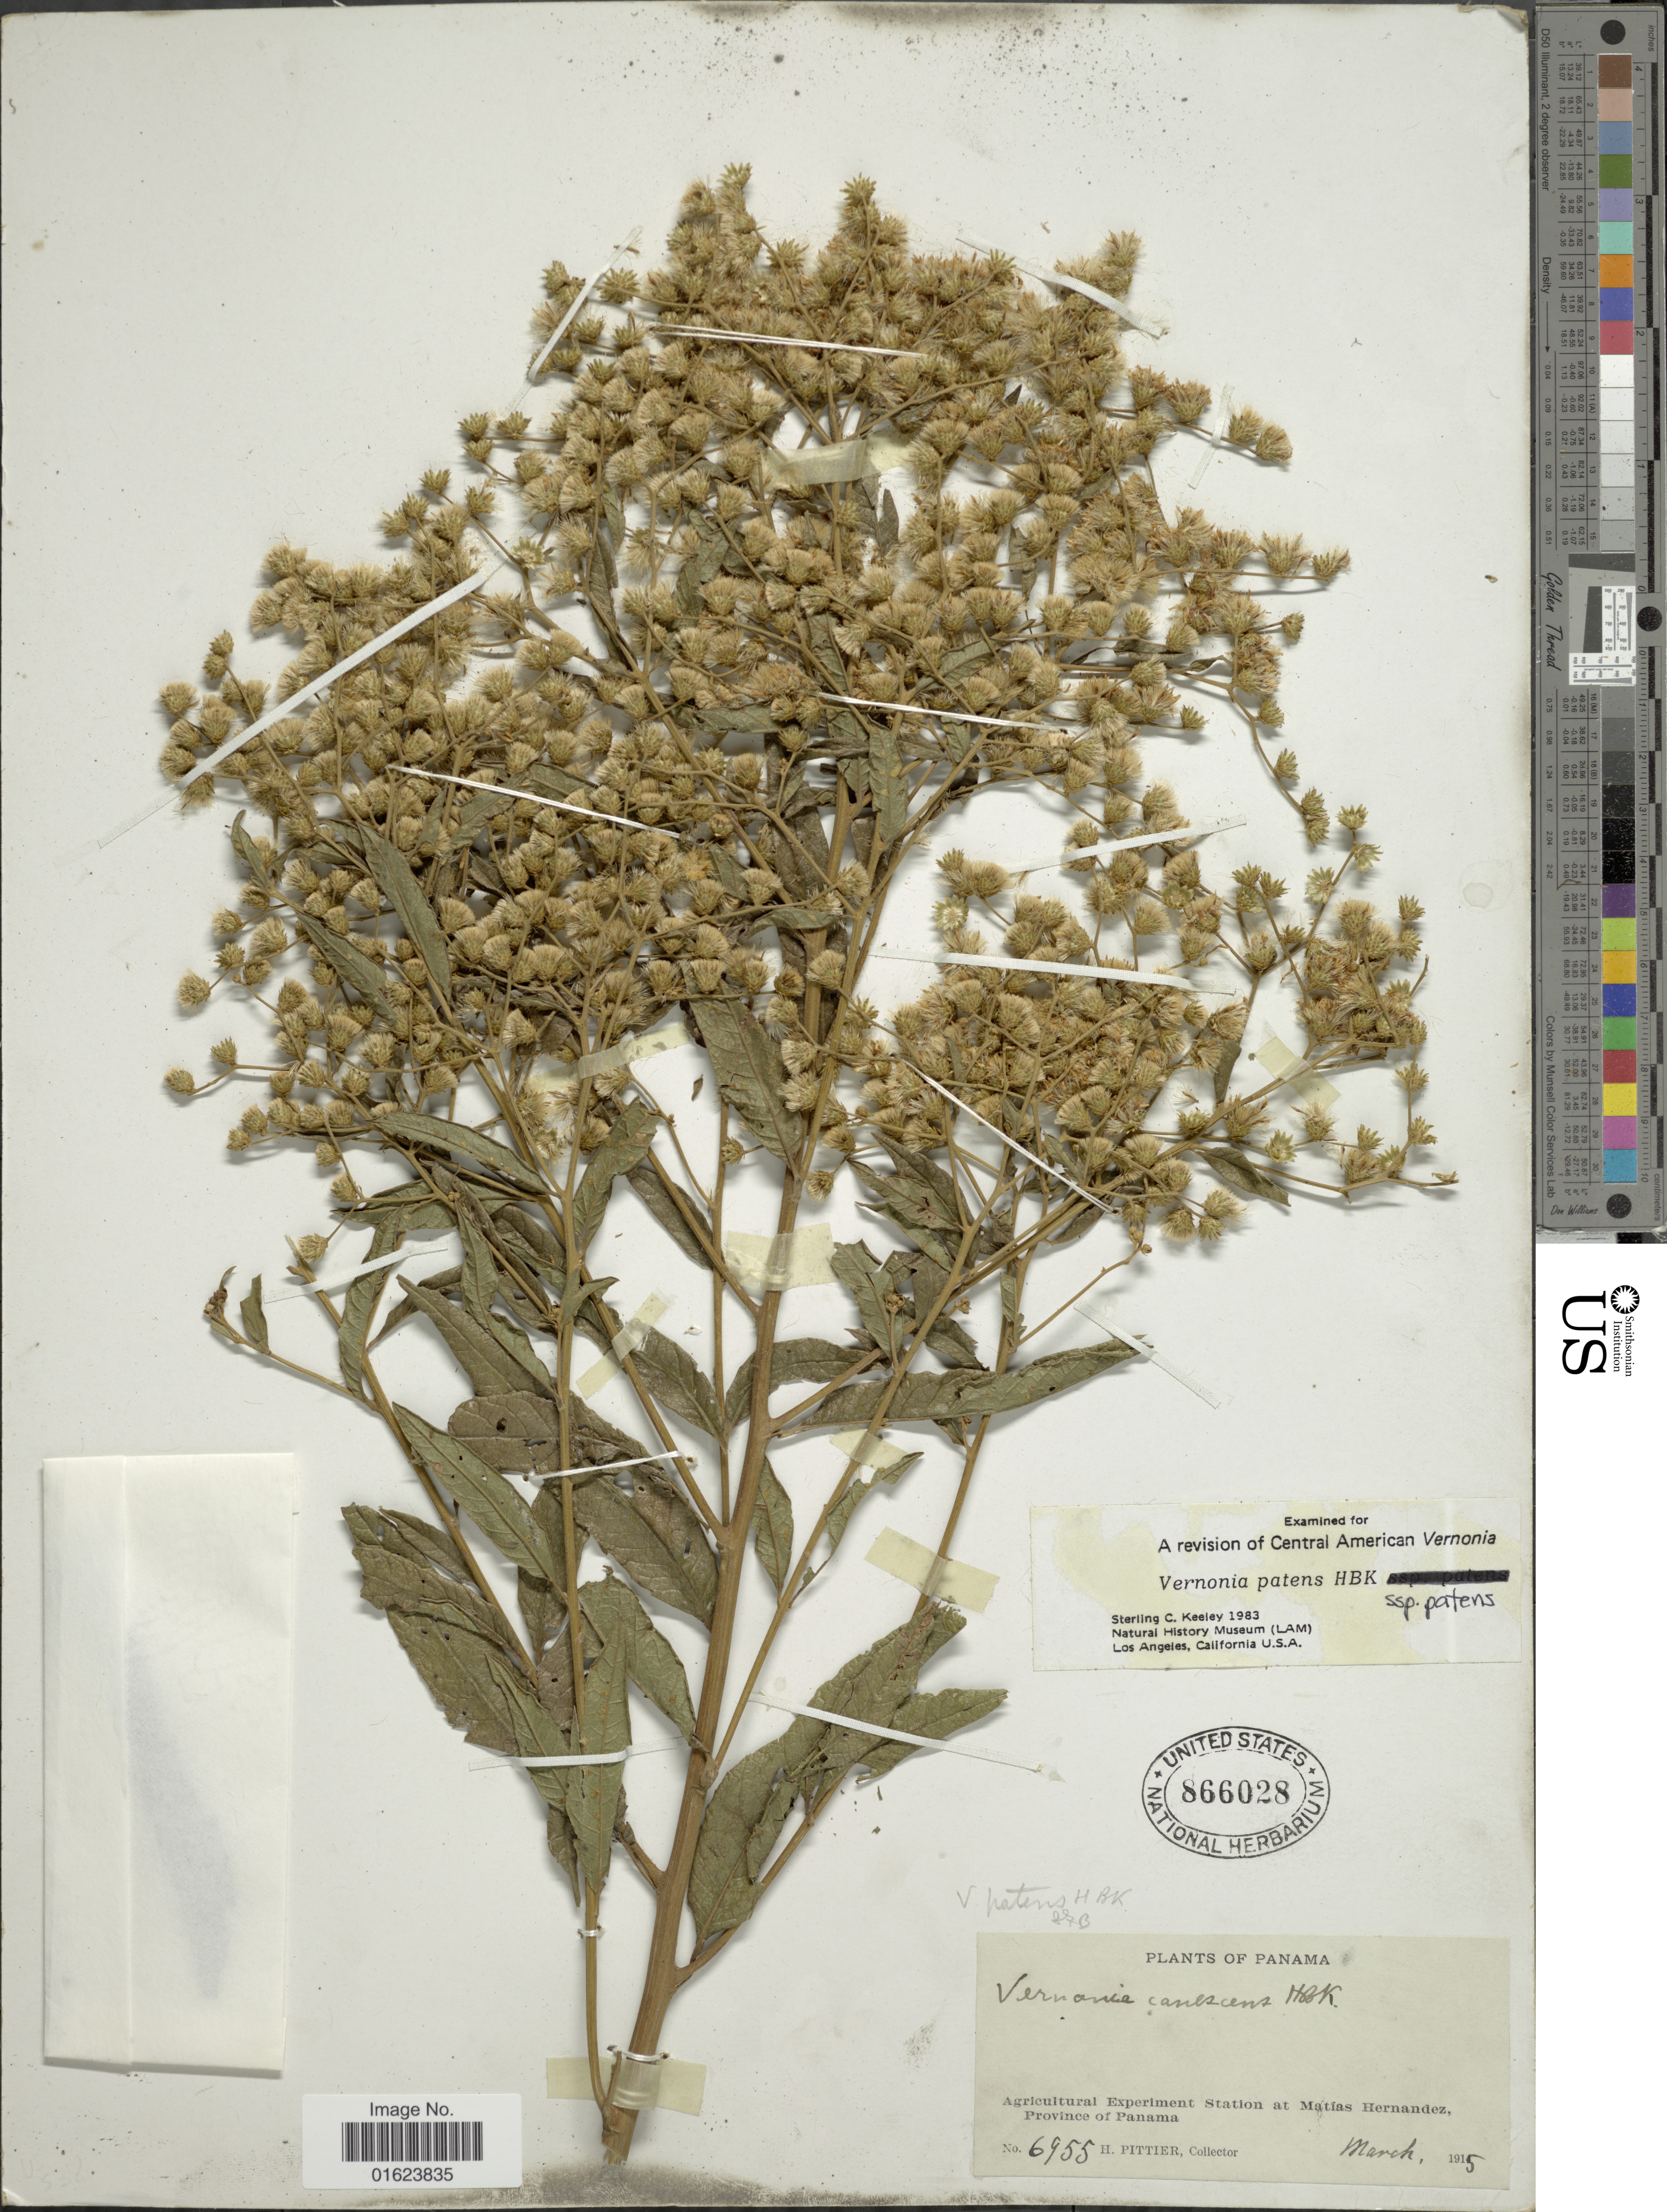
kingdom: Plantae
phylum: Tracheophyta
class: Magnoliopsida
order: Asterales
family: Asteraceae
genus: Vernonanthura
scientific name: Vernonanthura patens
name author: (Kunth) H. Rob.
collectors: H. F. Pittier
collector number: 6955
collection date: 1915-03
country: Panama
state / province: Panamá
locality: Agricultural Experiment Station at Matias Hernandez, Province of Panama.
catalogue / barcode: US 866028